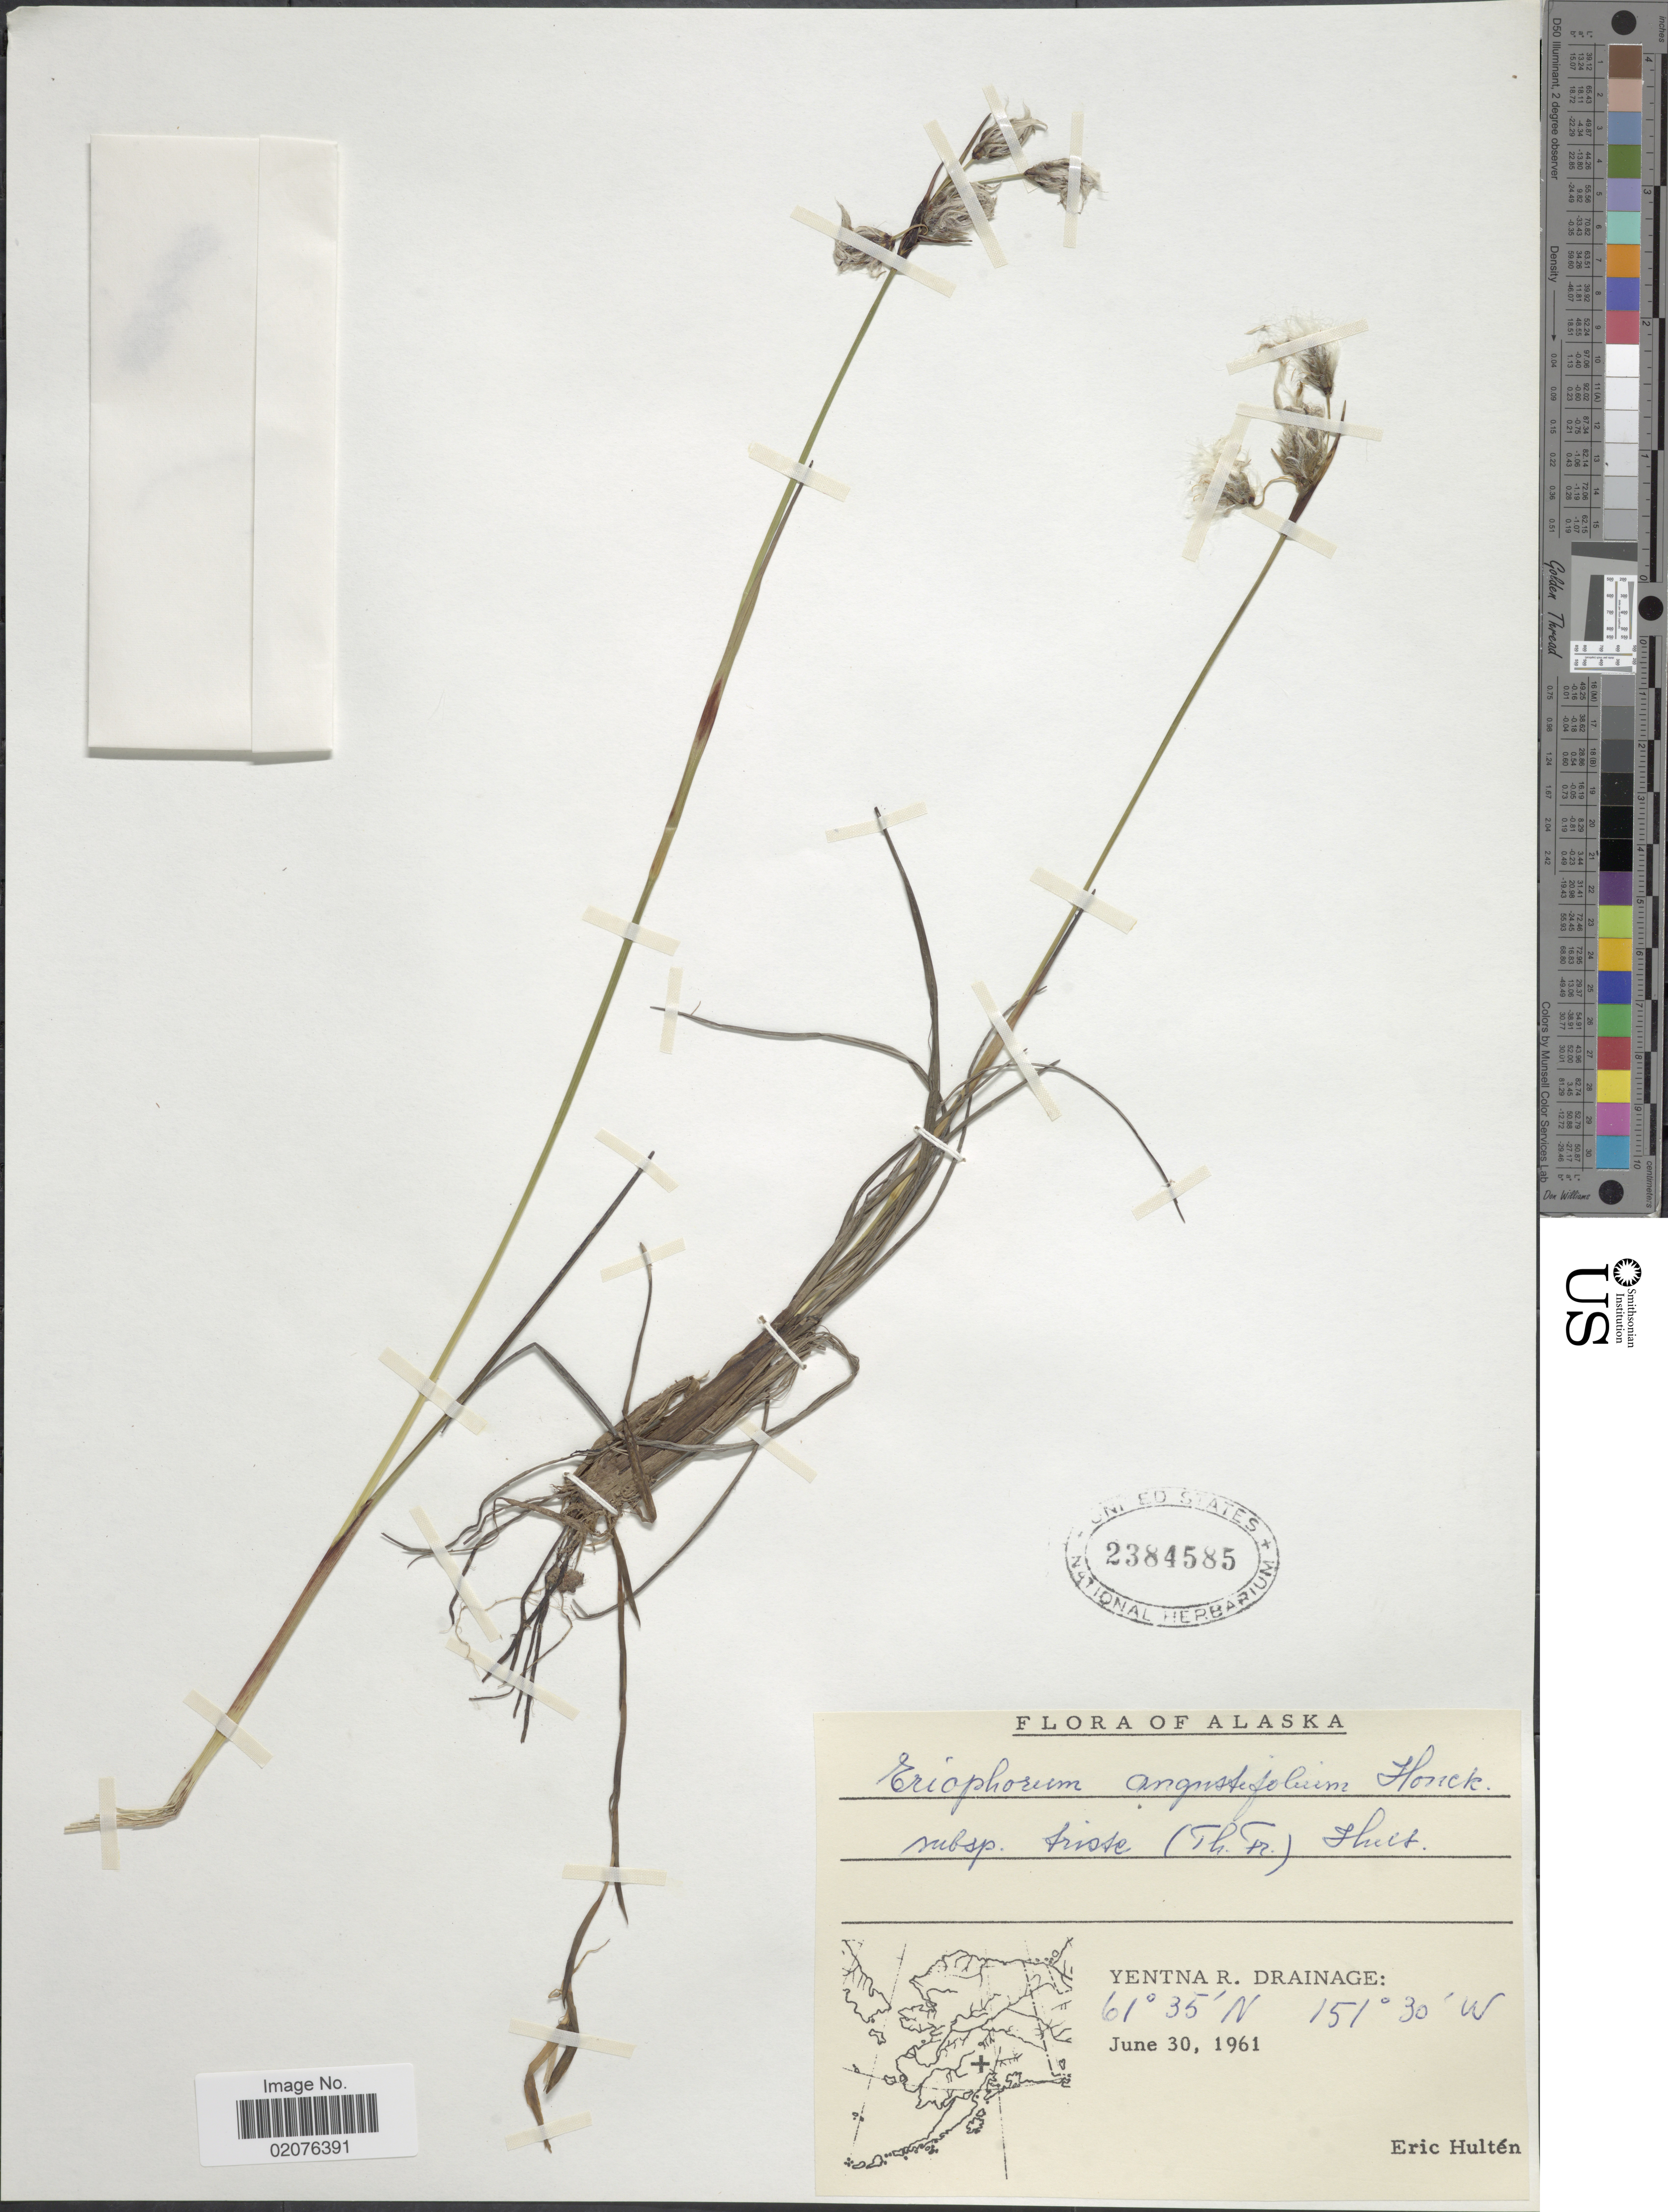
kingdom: Plantae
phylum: Tracheophyta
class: Liliopsida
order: Poales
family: Cyperaceae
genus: Eriophorum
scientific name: Eriophorum angustifolium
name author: Honck.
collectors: E. G. Hultén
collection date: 1961-06-30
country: United States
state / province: Alaska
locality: Yentna R. Drainage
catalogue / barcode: US 2384585